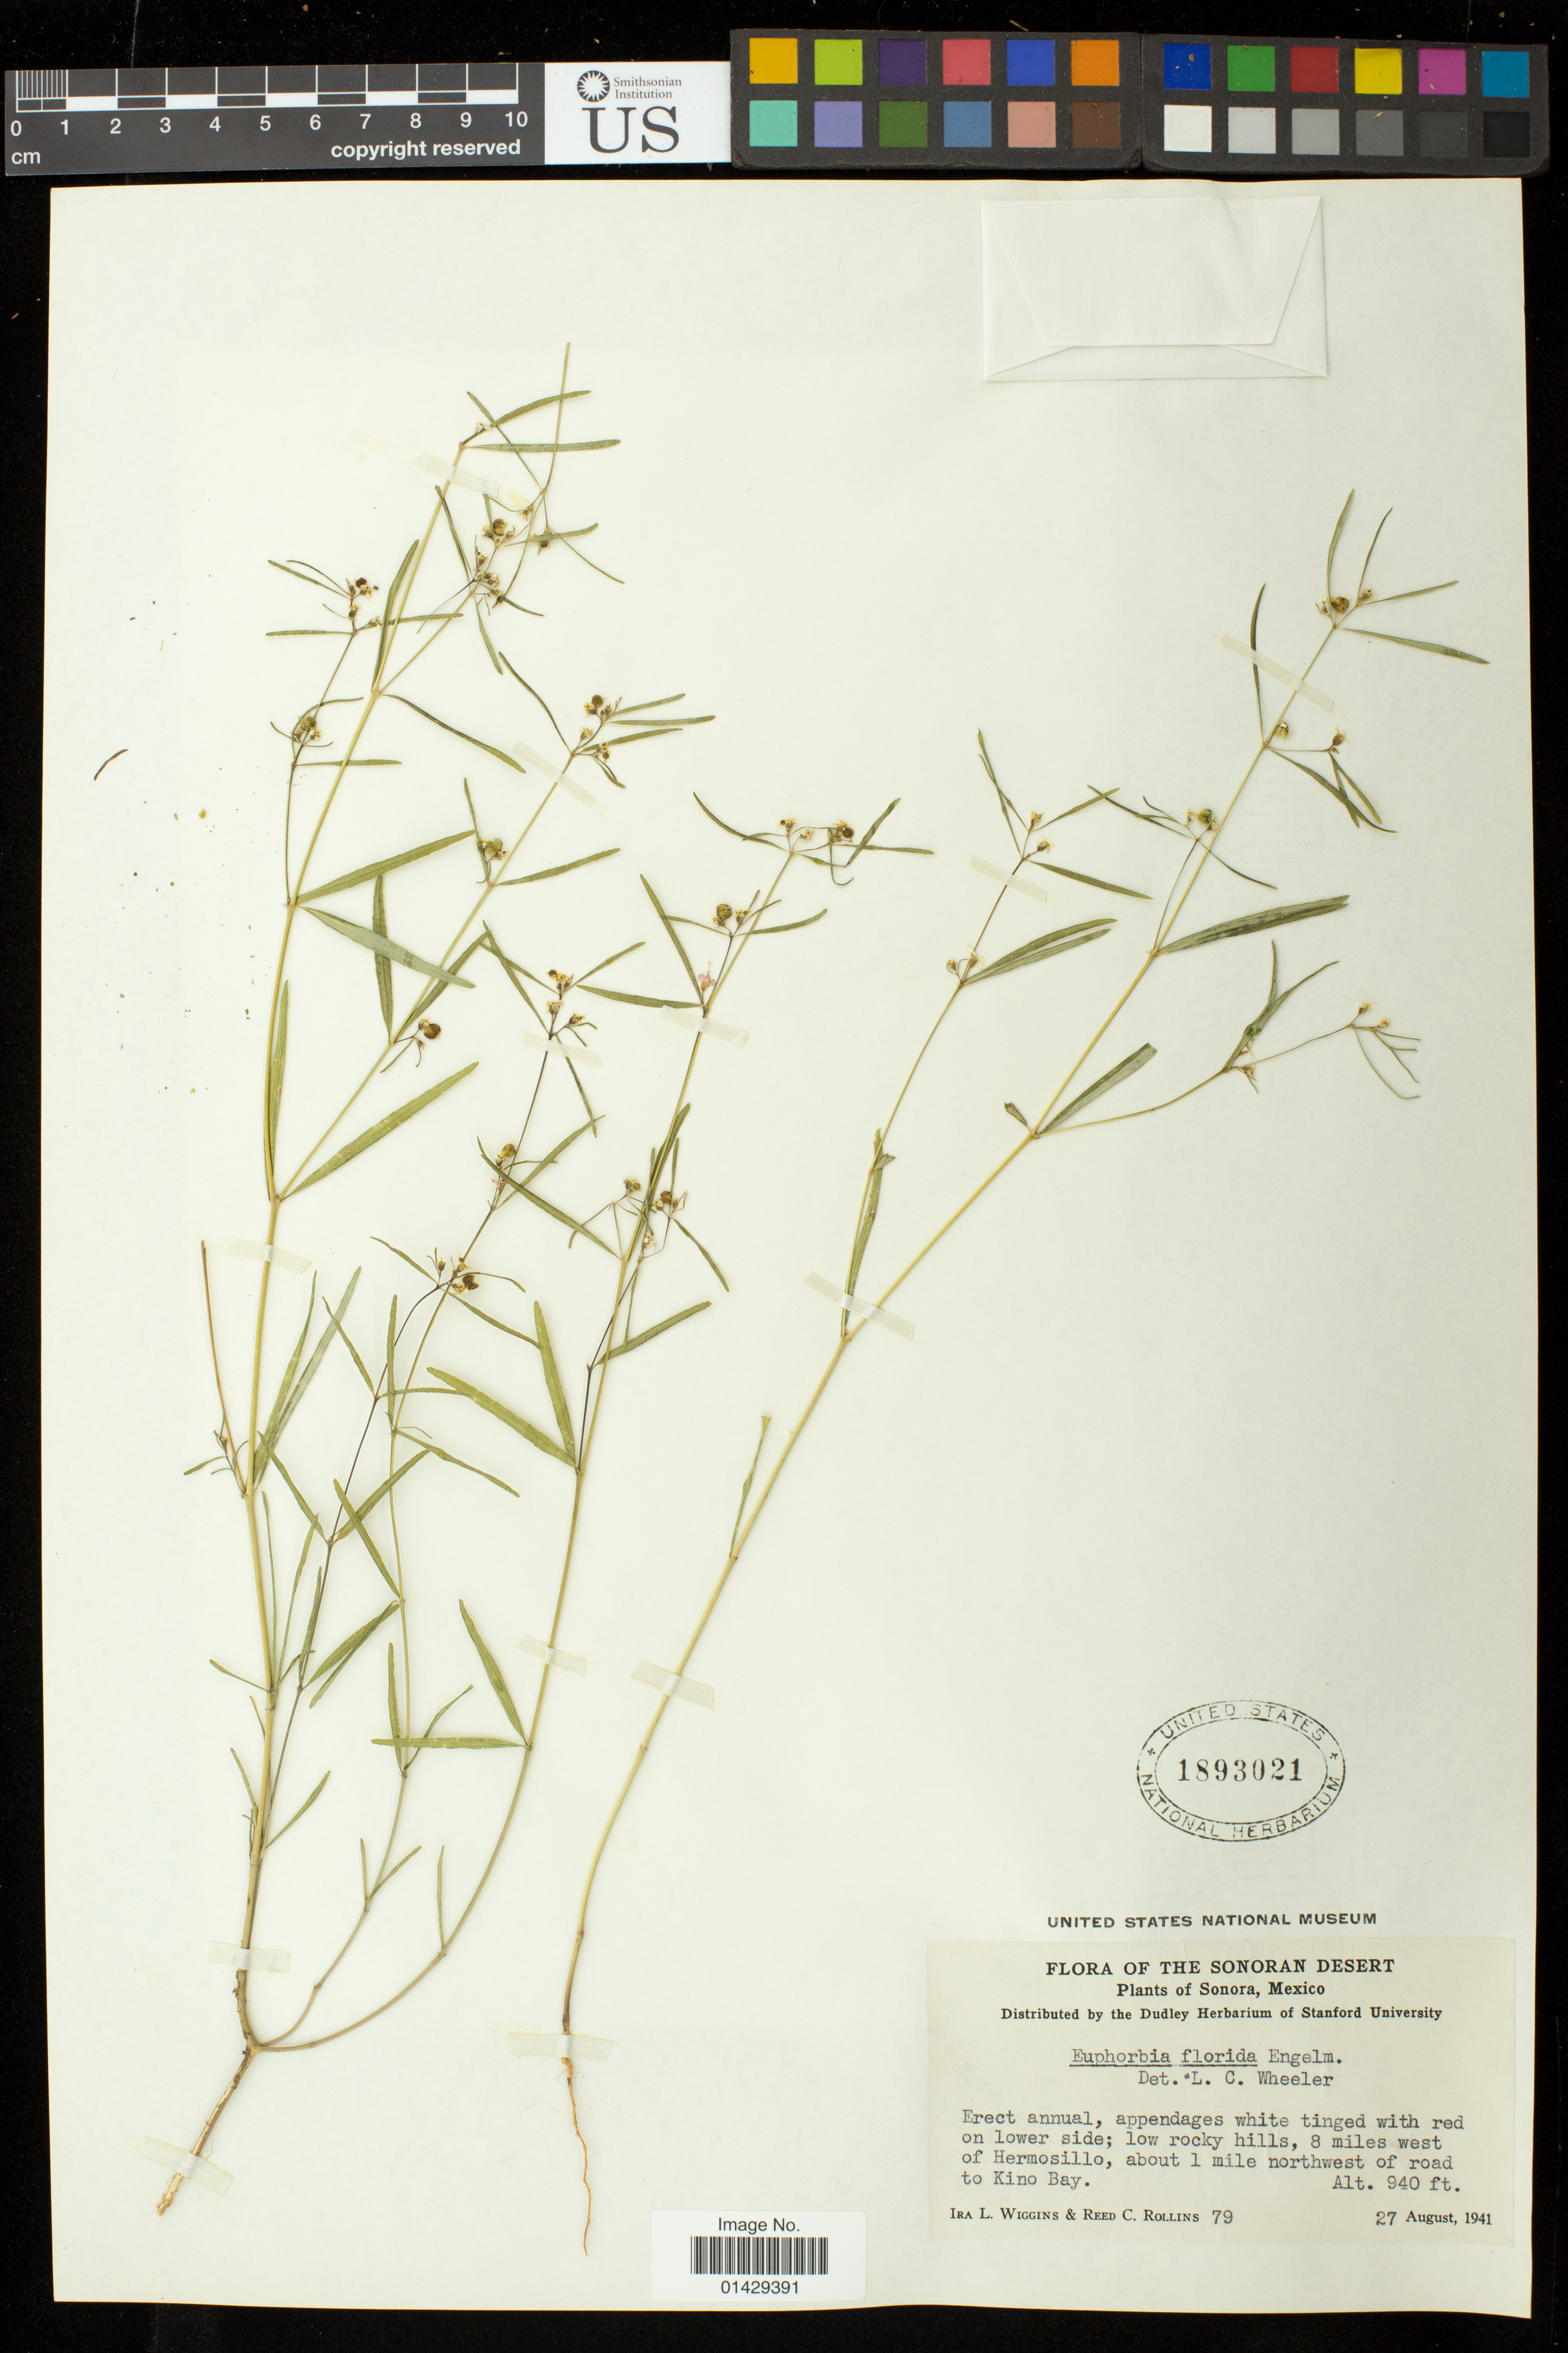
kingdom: Plantae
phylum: Tracheophyta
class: Magnoliopsida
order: Malpighiales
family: Euphorbiaceae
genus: Euphorbia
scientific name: Euphorbia florida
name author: Engelm. in Emory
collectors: I. L. Wiggins & R. C. Rollins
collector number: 79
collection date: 1941-08-27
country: Mexico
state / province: Sonora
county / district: Hermosillo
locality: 8 miles west of Hermosillo, about 1 mile northwest of road to Kino Bay.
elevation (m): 287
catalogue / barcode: US 1893021